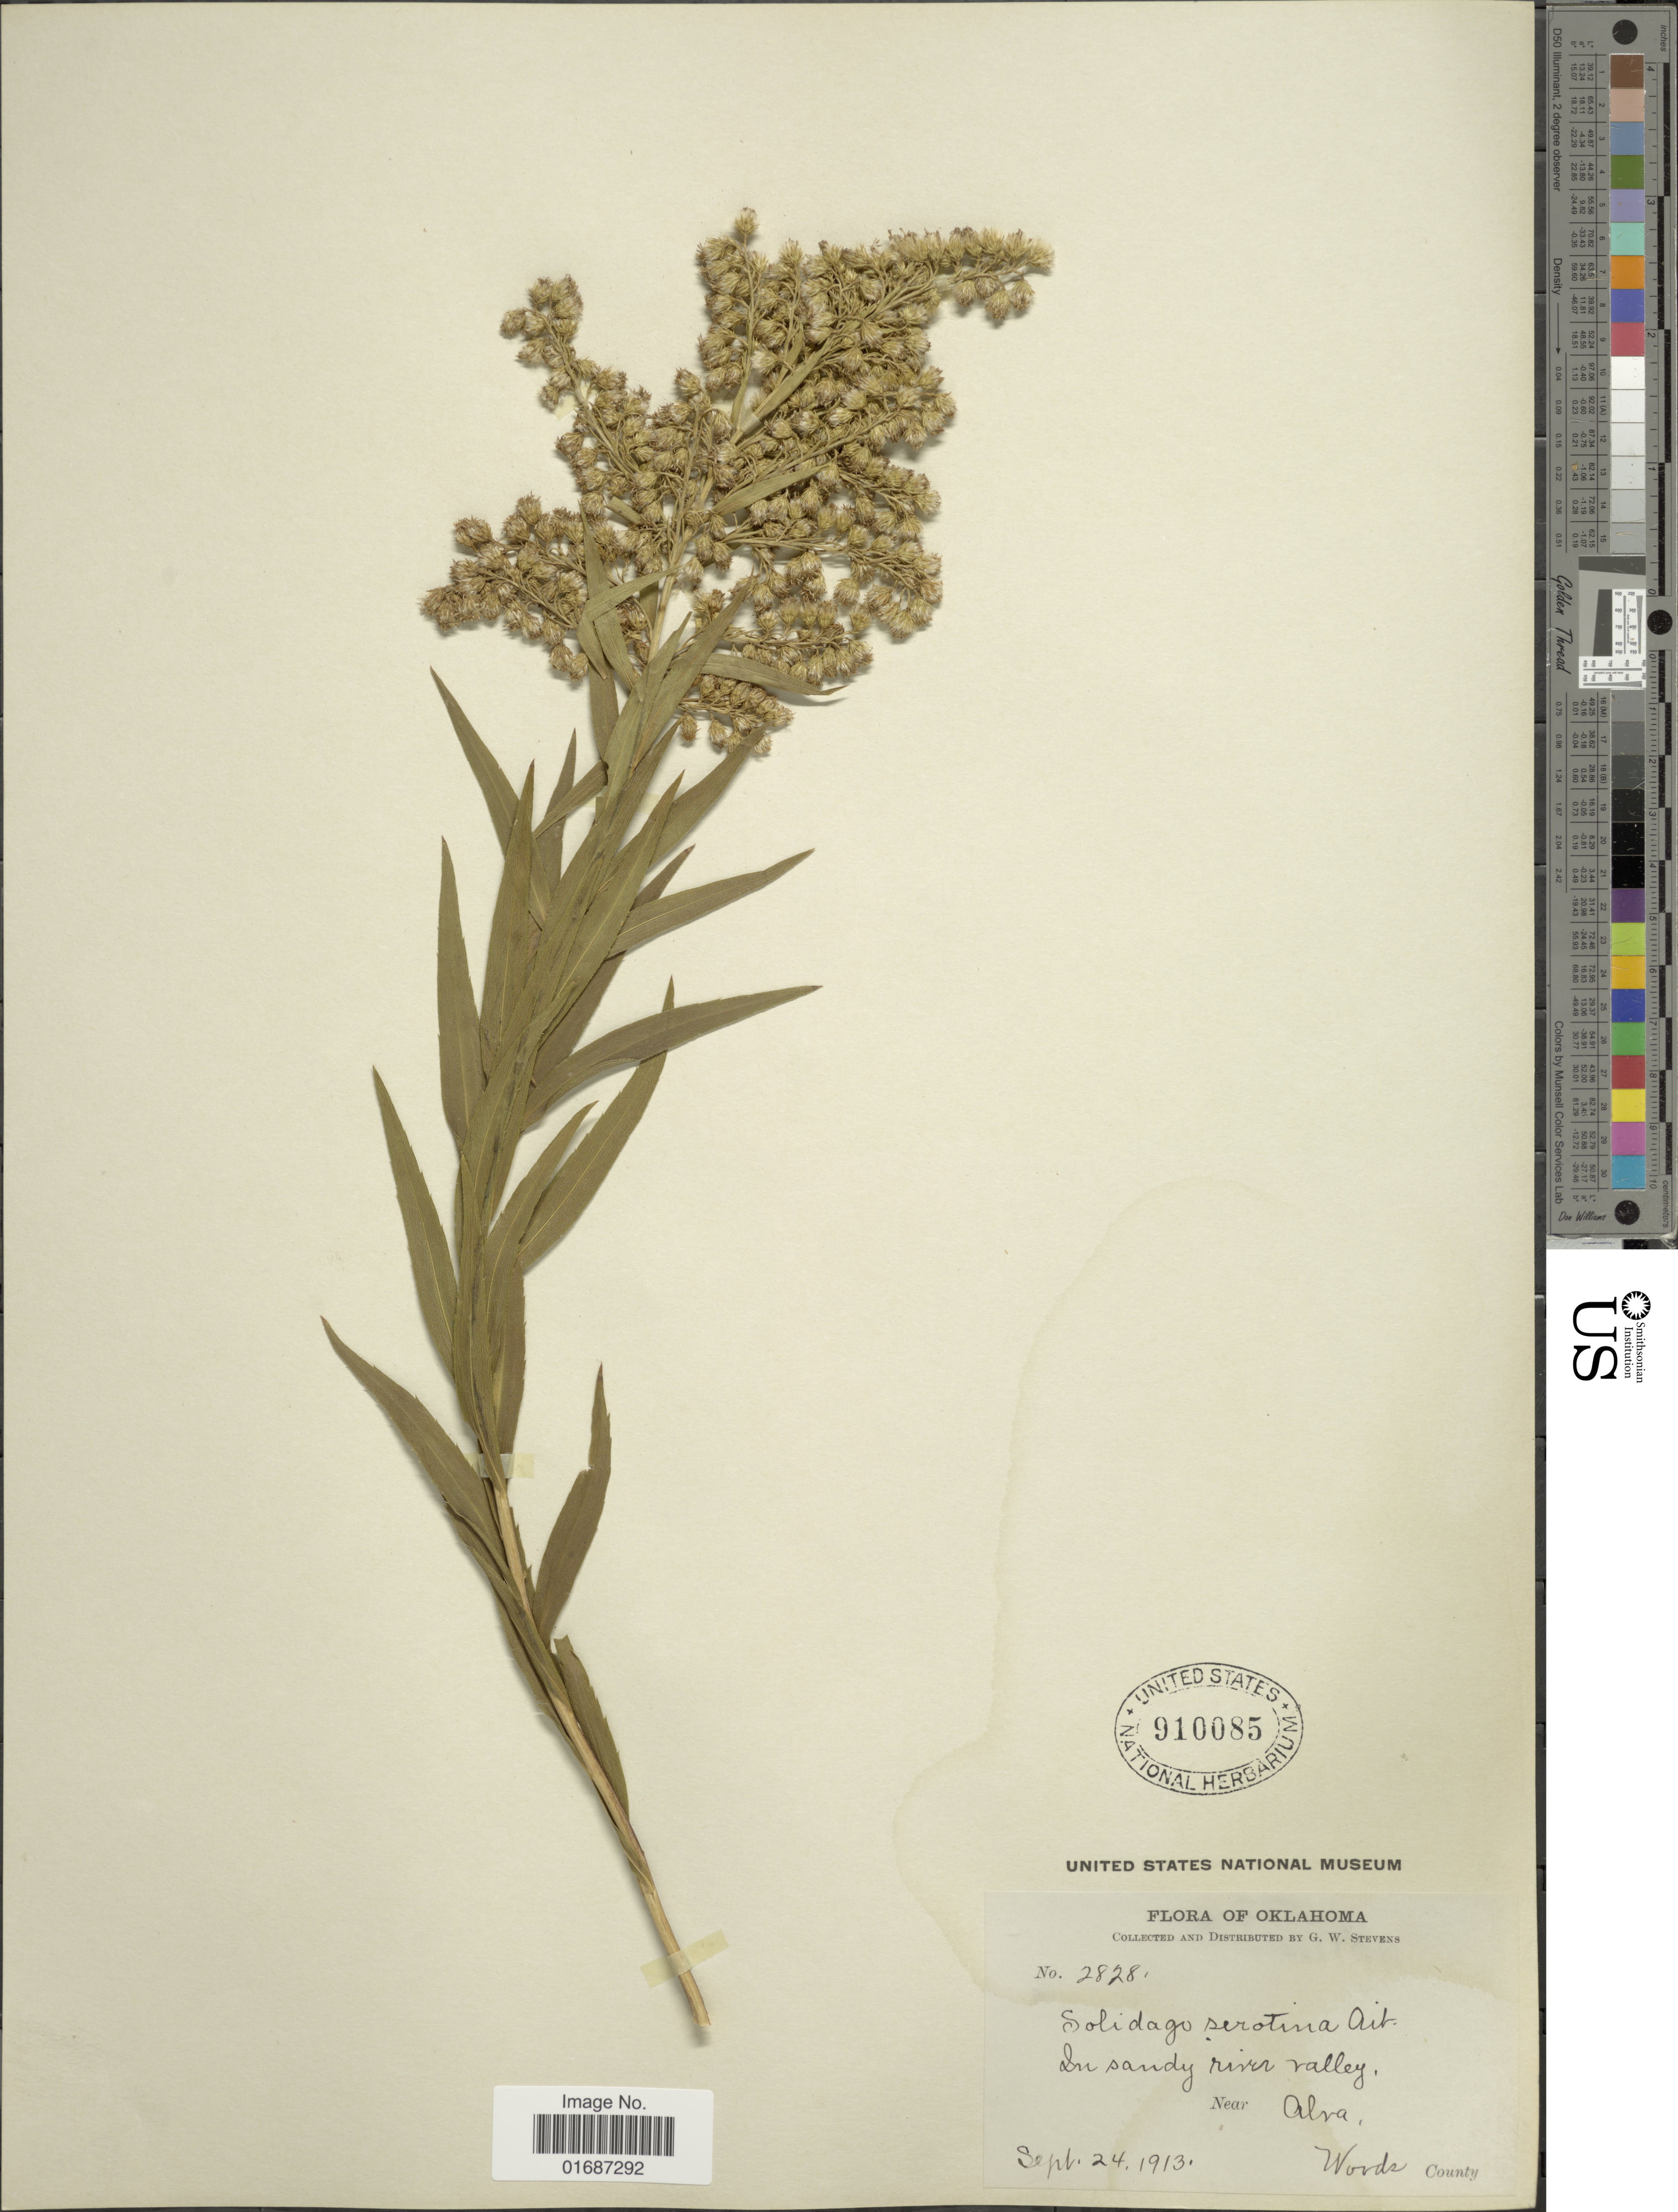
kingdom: Plantae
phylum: Tracheophyta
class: Magnoliopsida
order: Asterales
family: Asteraceae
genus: Solidago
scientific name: Solidago gigantea var. leiophylla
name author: Fernald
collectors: G. W. Stevens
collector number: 2828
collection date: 1913-09-24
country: United States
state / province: Oklahoma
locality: Near Alva, Woods County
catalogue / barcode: US 910085